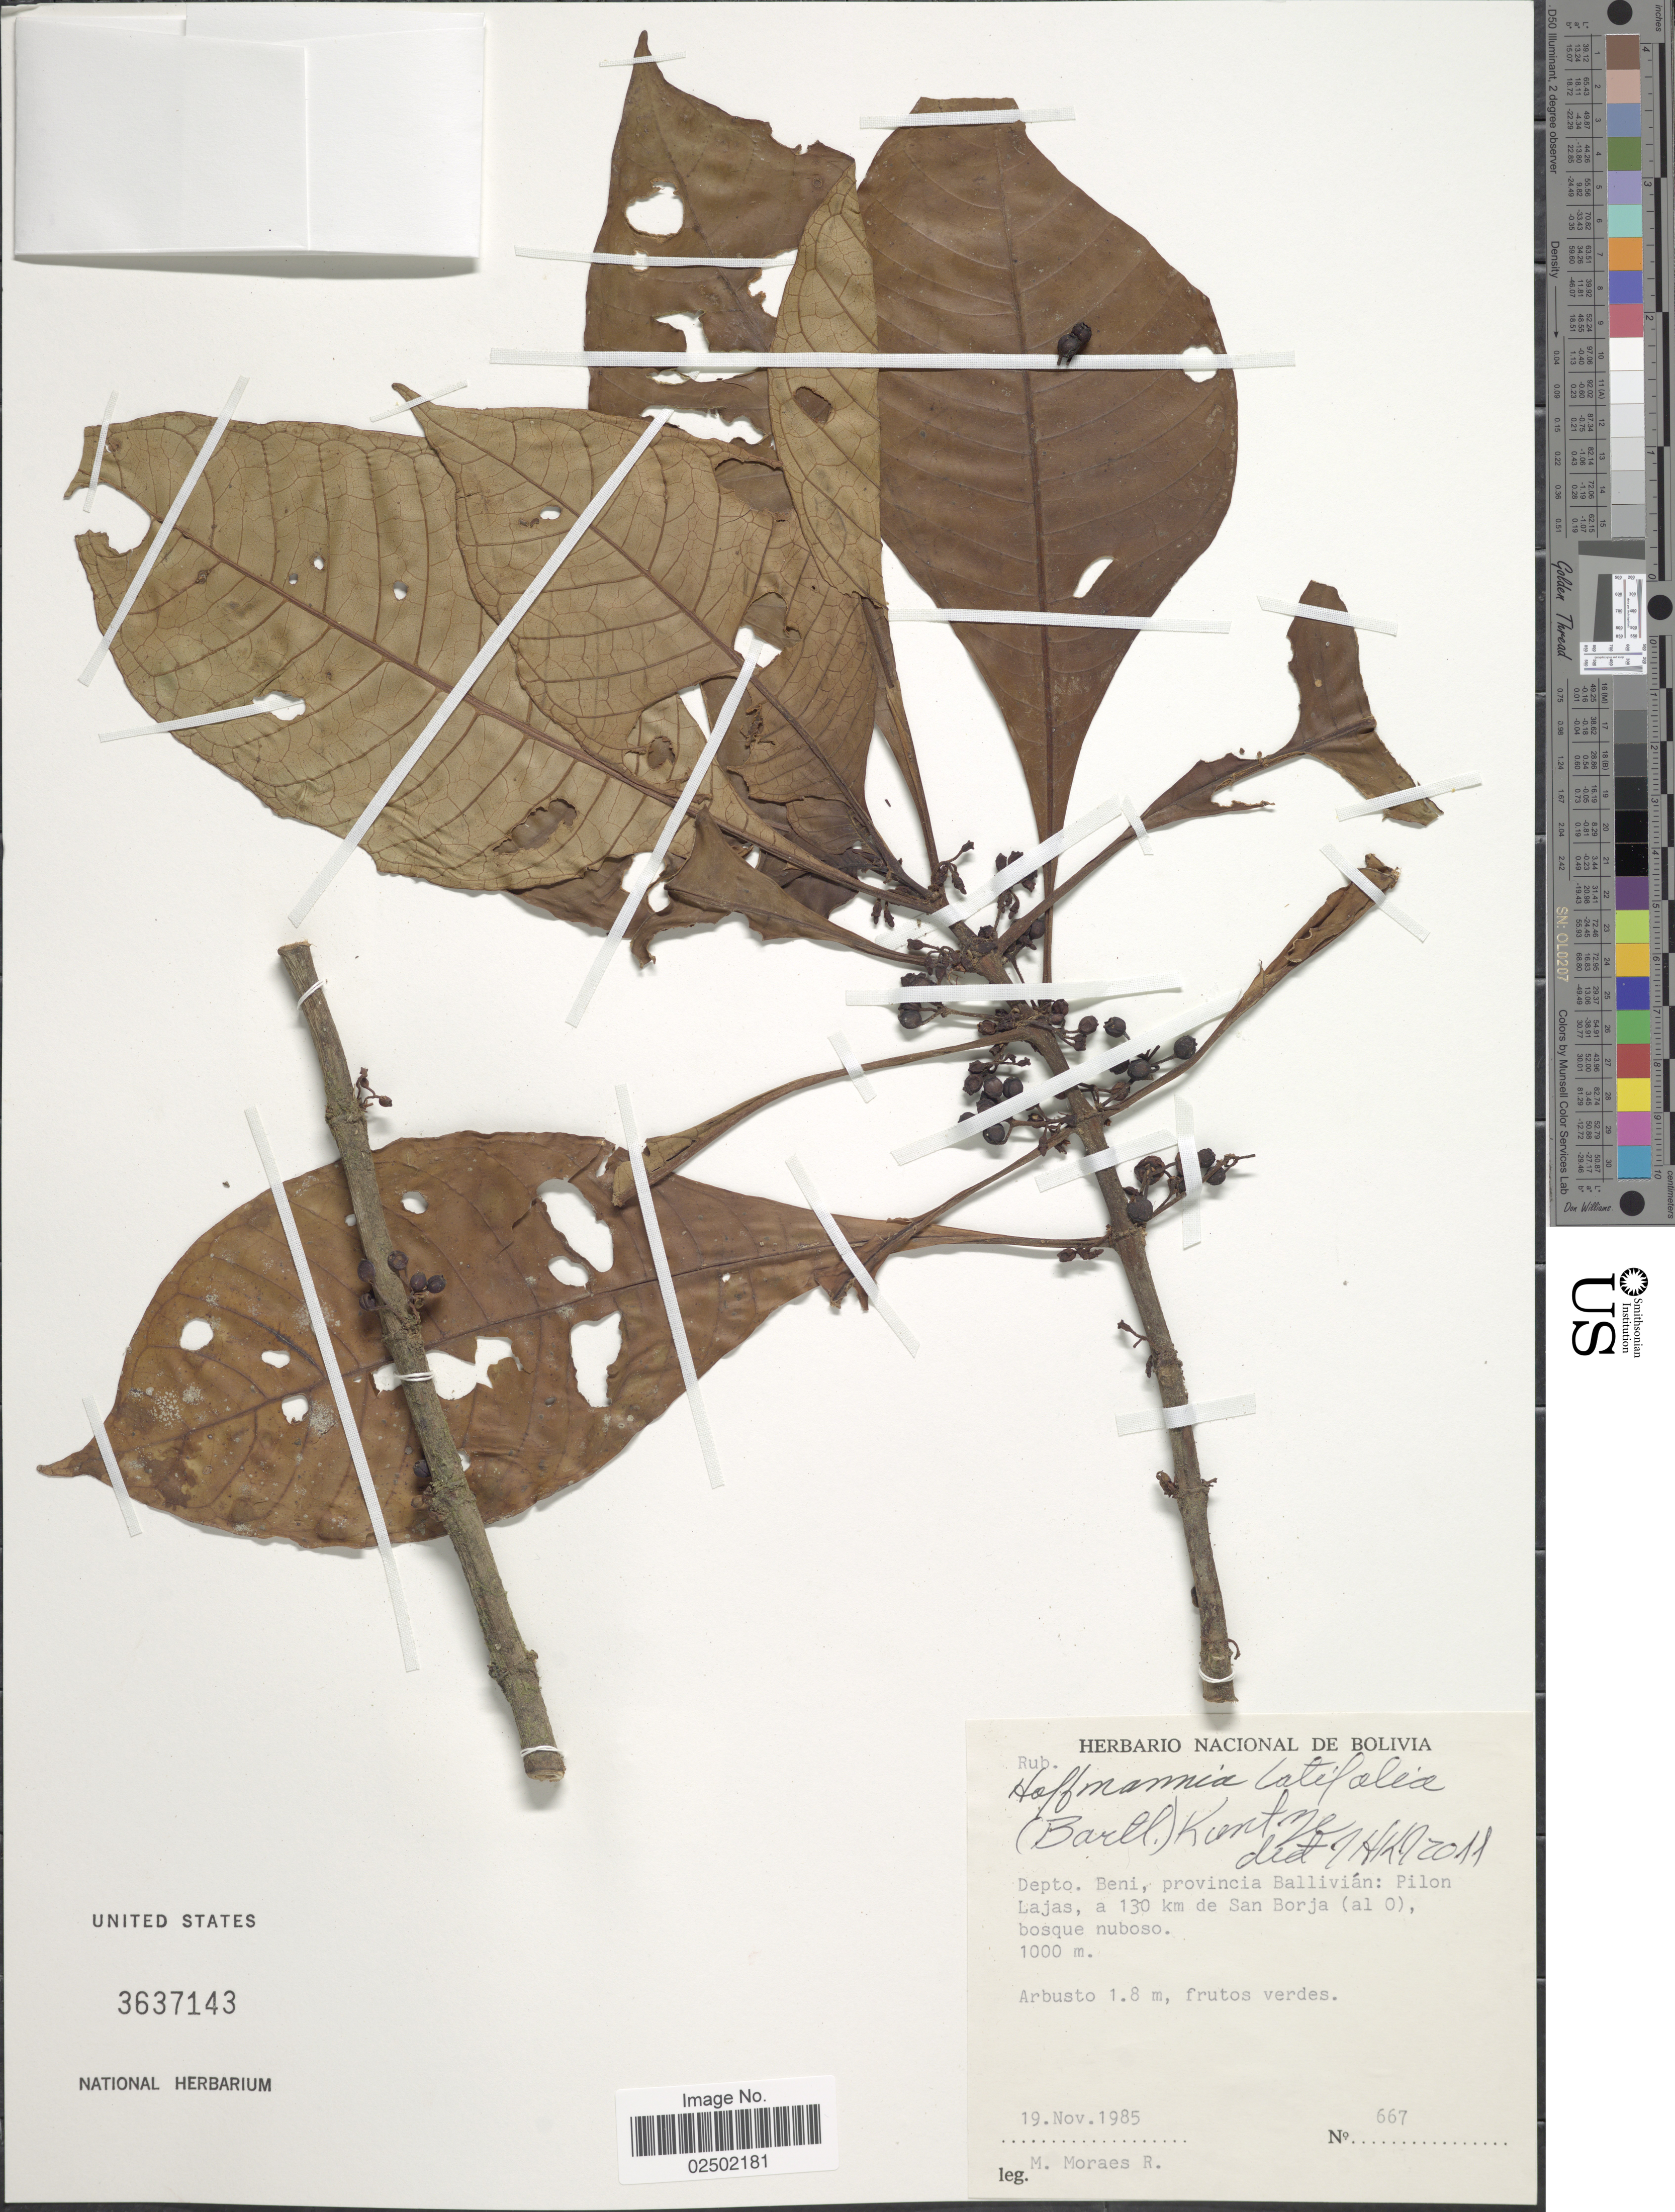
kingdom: Plantae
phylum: Tracheophyta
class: Magnoliopsida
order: Gentianales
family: Rubiaceae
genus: Hoffmannia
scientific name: Hoffmannia latifolia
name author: (Bartl.) Kuntze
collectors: M. Moraes R.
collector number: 667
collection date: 1985-11-19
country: Bolivia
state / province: Beni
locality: Depto. Beni, provincia Ballivan, Pilon Lajas, a 130 km de San Borja (al 0) bosque nuboso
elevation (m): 1000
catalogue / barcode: US 3637443